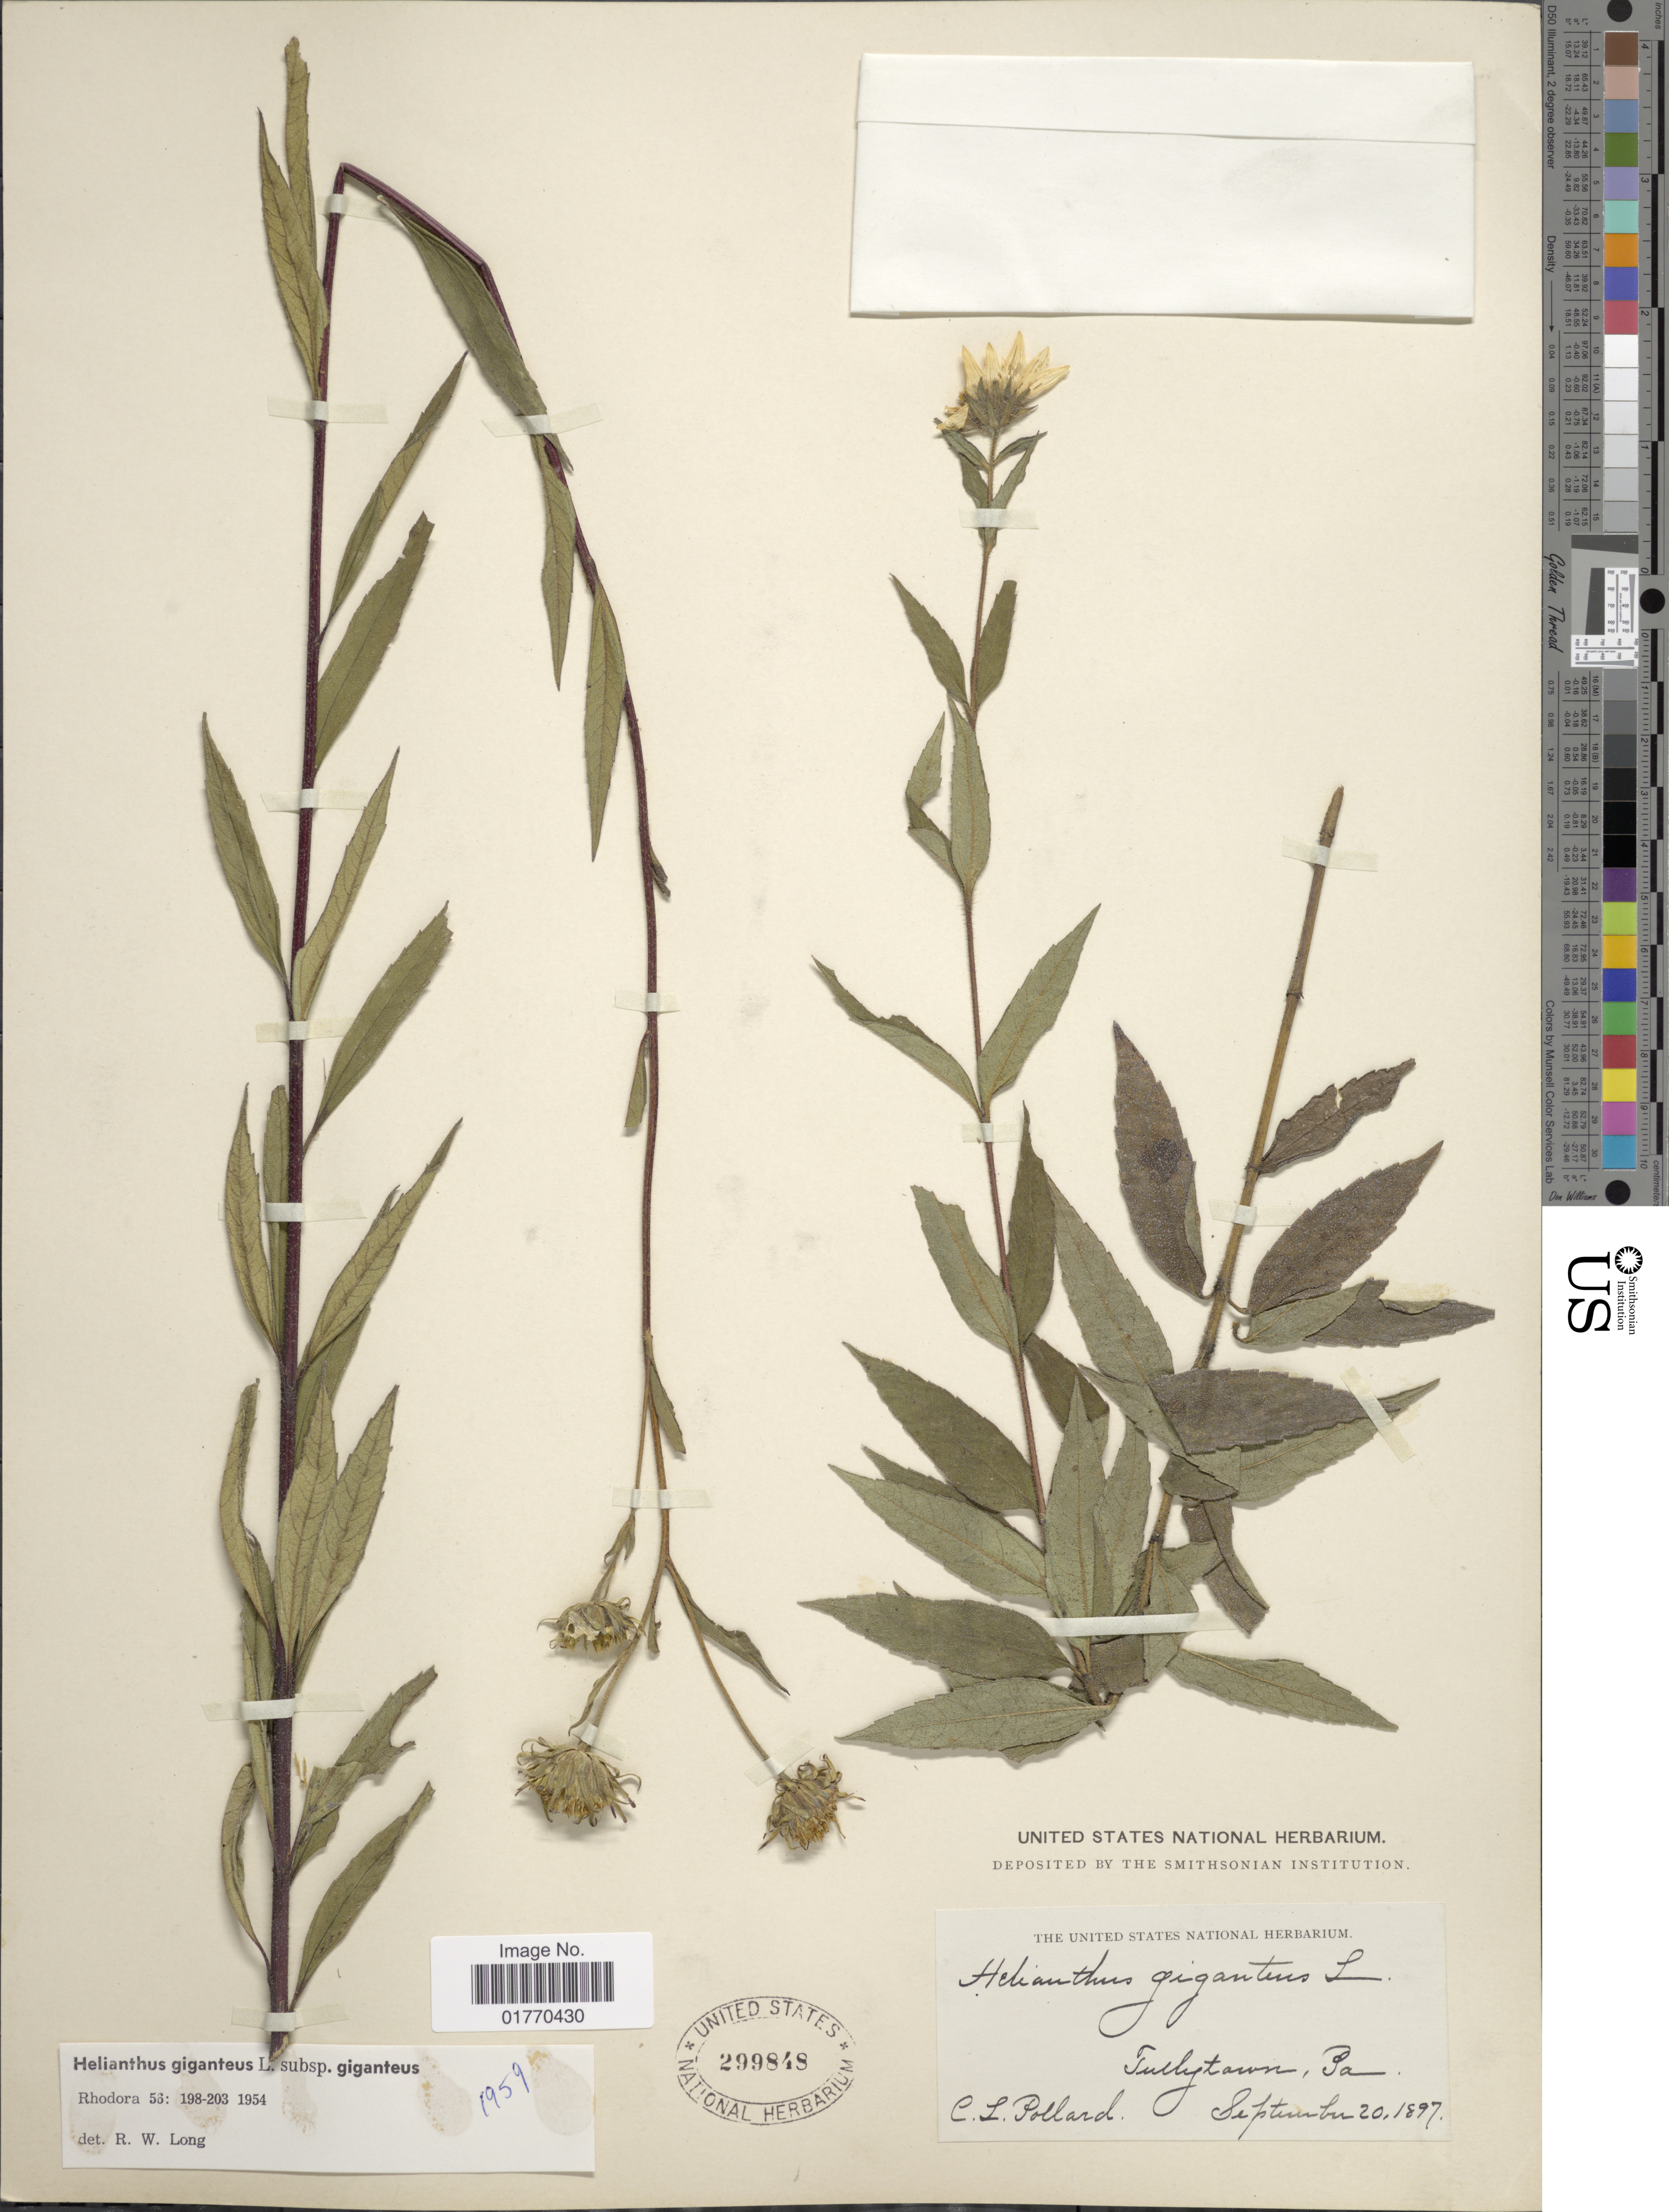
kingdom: Plantae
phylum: Tracheophyta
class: Magnoliopsida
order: Asterales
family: Asteraceae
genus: Helianthus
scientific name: Helianthus giganteus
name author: L.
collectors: C. L. Pollard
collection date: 1897-09-20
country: United States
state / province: Pennsylvania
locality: Fullytown, Pa.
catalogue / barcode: US 299848